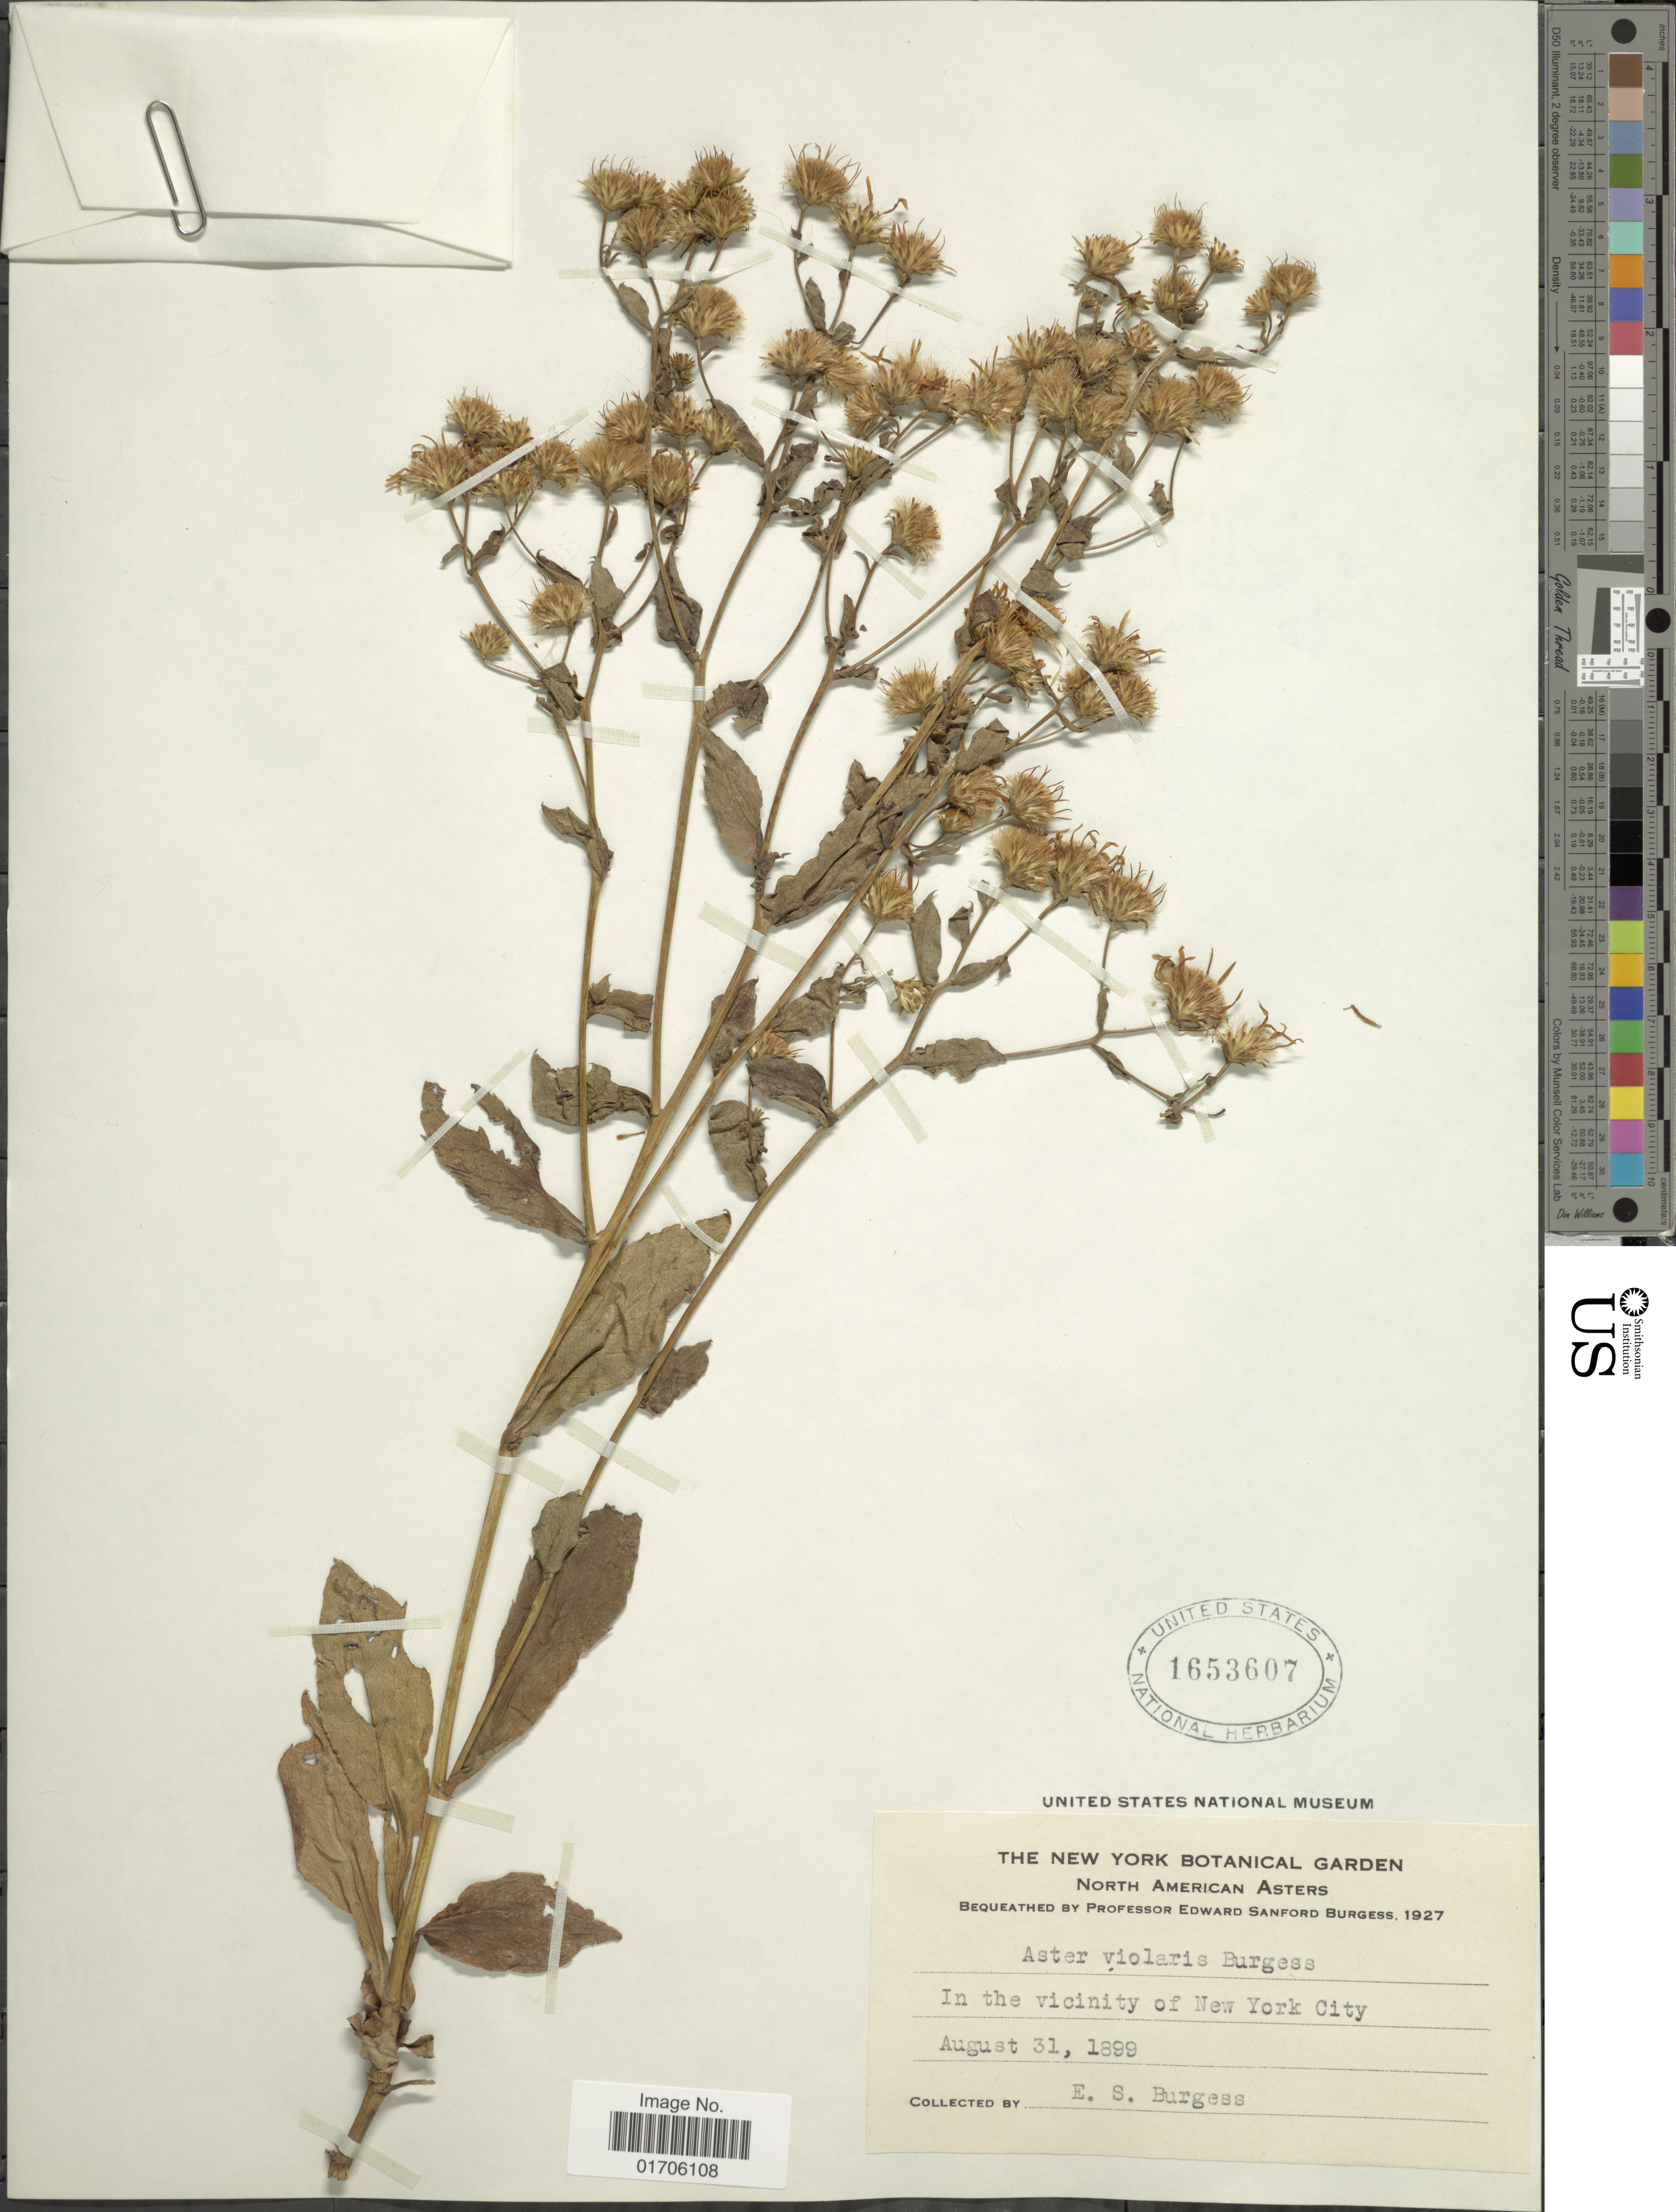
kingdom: Plantae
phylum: Tracheophyta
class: Magnoliopsida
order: Asterales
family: Asteraceae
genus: Aster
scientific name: Aster violaris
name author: E.S. Burgess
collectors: E. Burgess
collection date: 1899-08-31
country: United States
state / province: New York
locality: In the vicinity of New York City.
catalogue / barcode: US 1653607